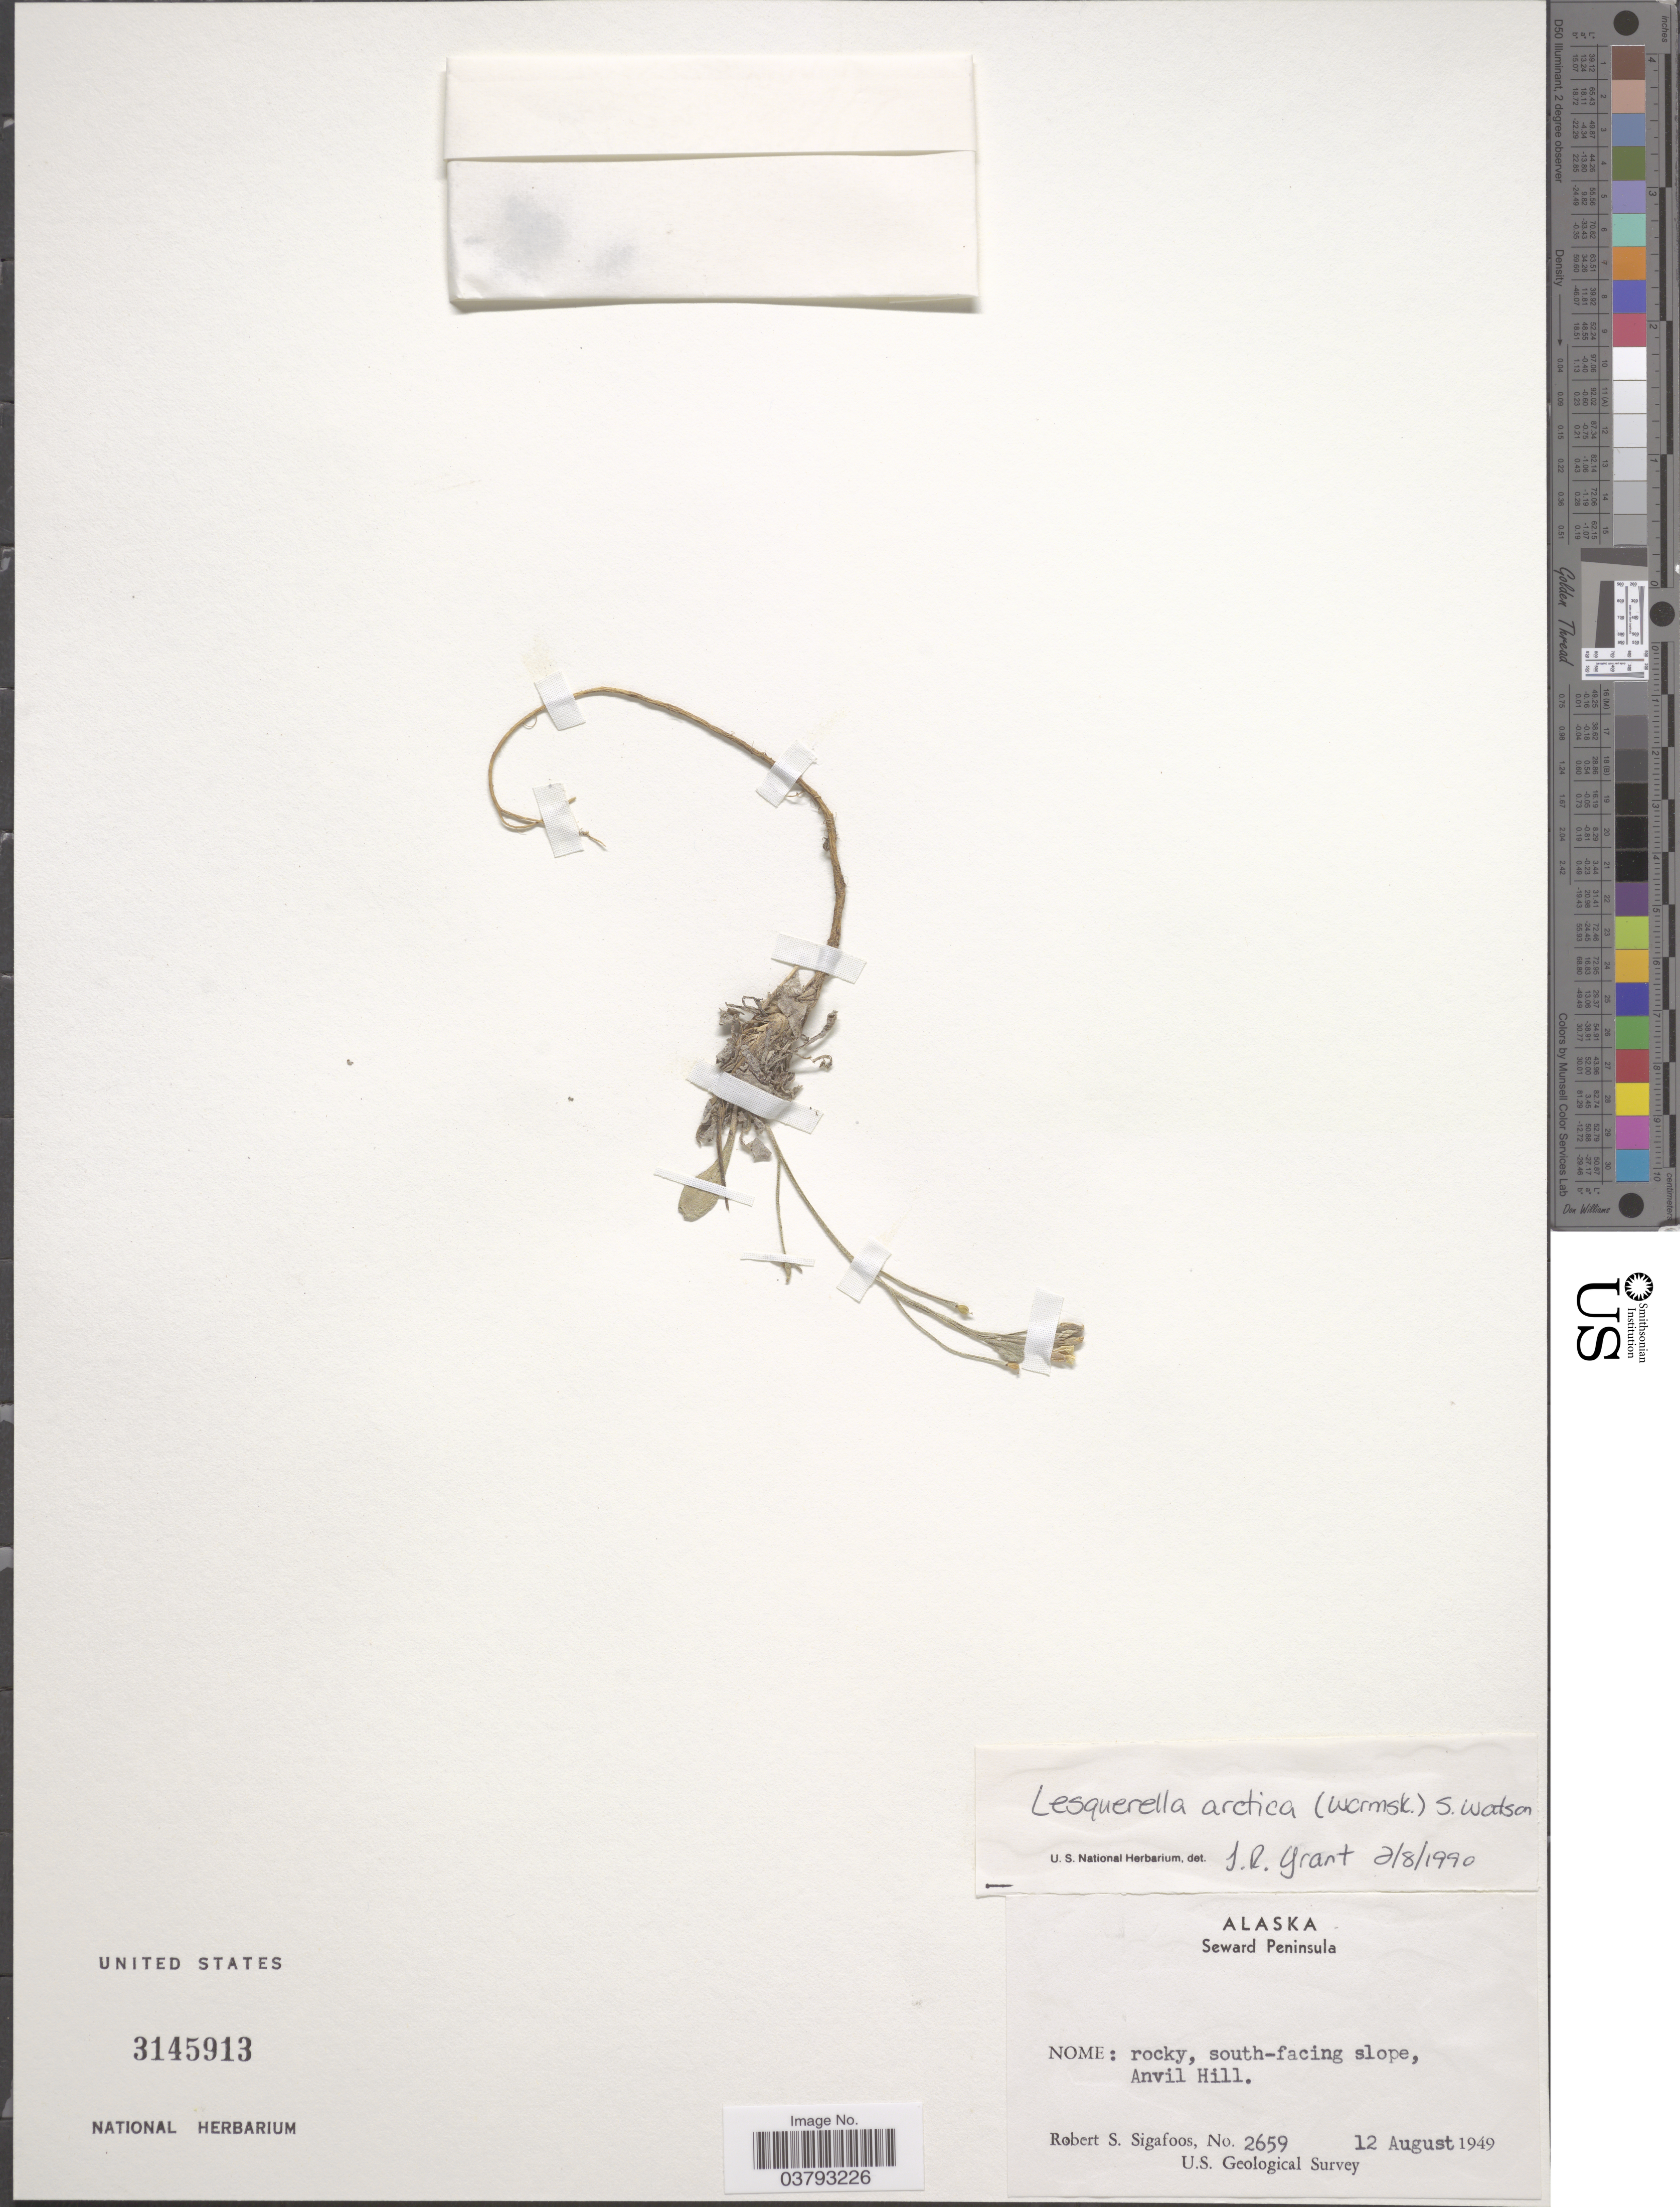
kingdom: Plantae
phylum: Tracheophyta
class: Magnoliopsida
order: Brassicales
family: Brassicaceae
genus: Lesquerella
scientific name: Lesquerella arctica var. arctica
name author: (Wormsk. ex Hornem.) S. Watson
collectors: R. Sigafoos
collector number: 2659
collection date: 1949-08-12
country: United States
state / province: Alaska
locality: Seward Peninsula. Nome: rocky, south-facing slope, Anvil Hill.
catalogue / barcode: US 3145913